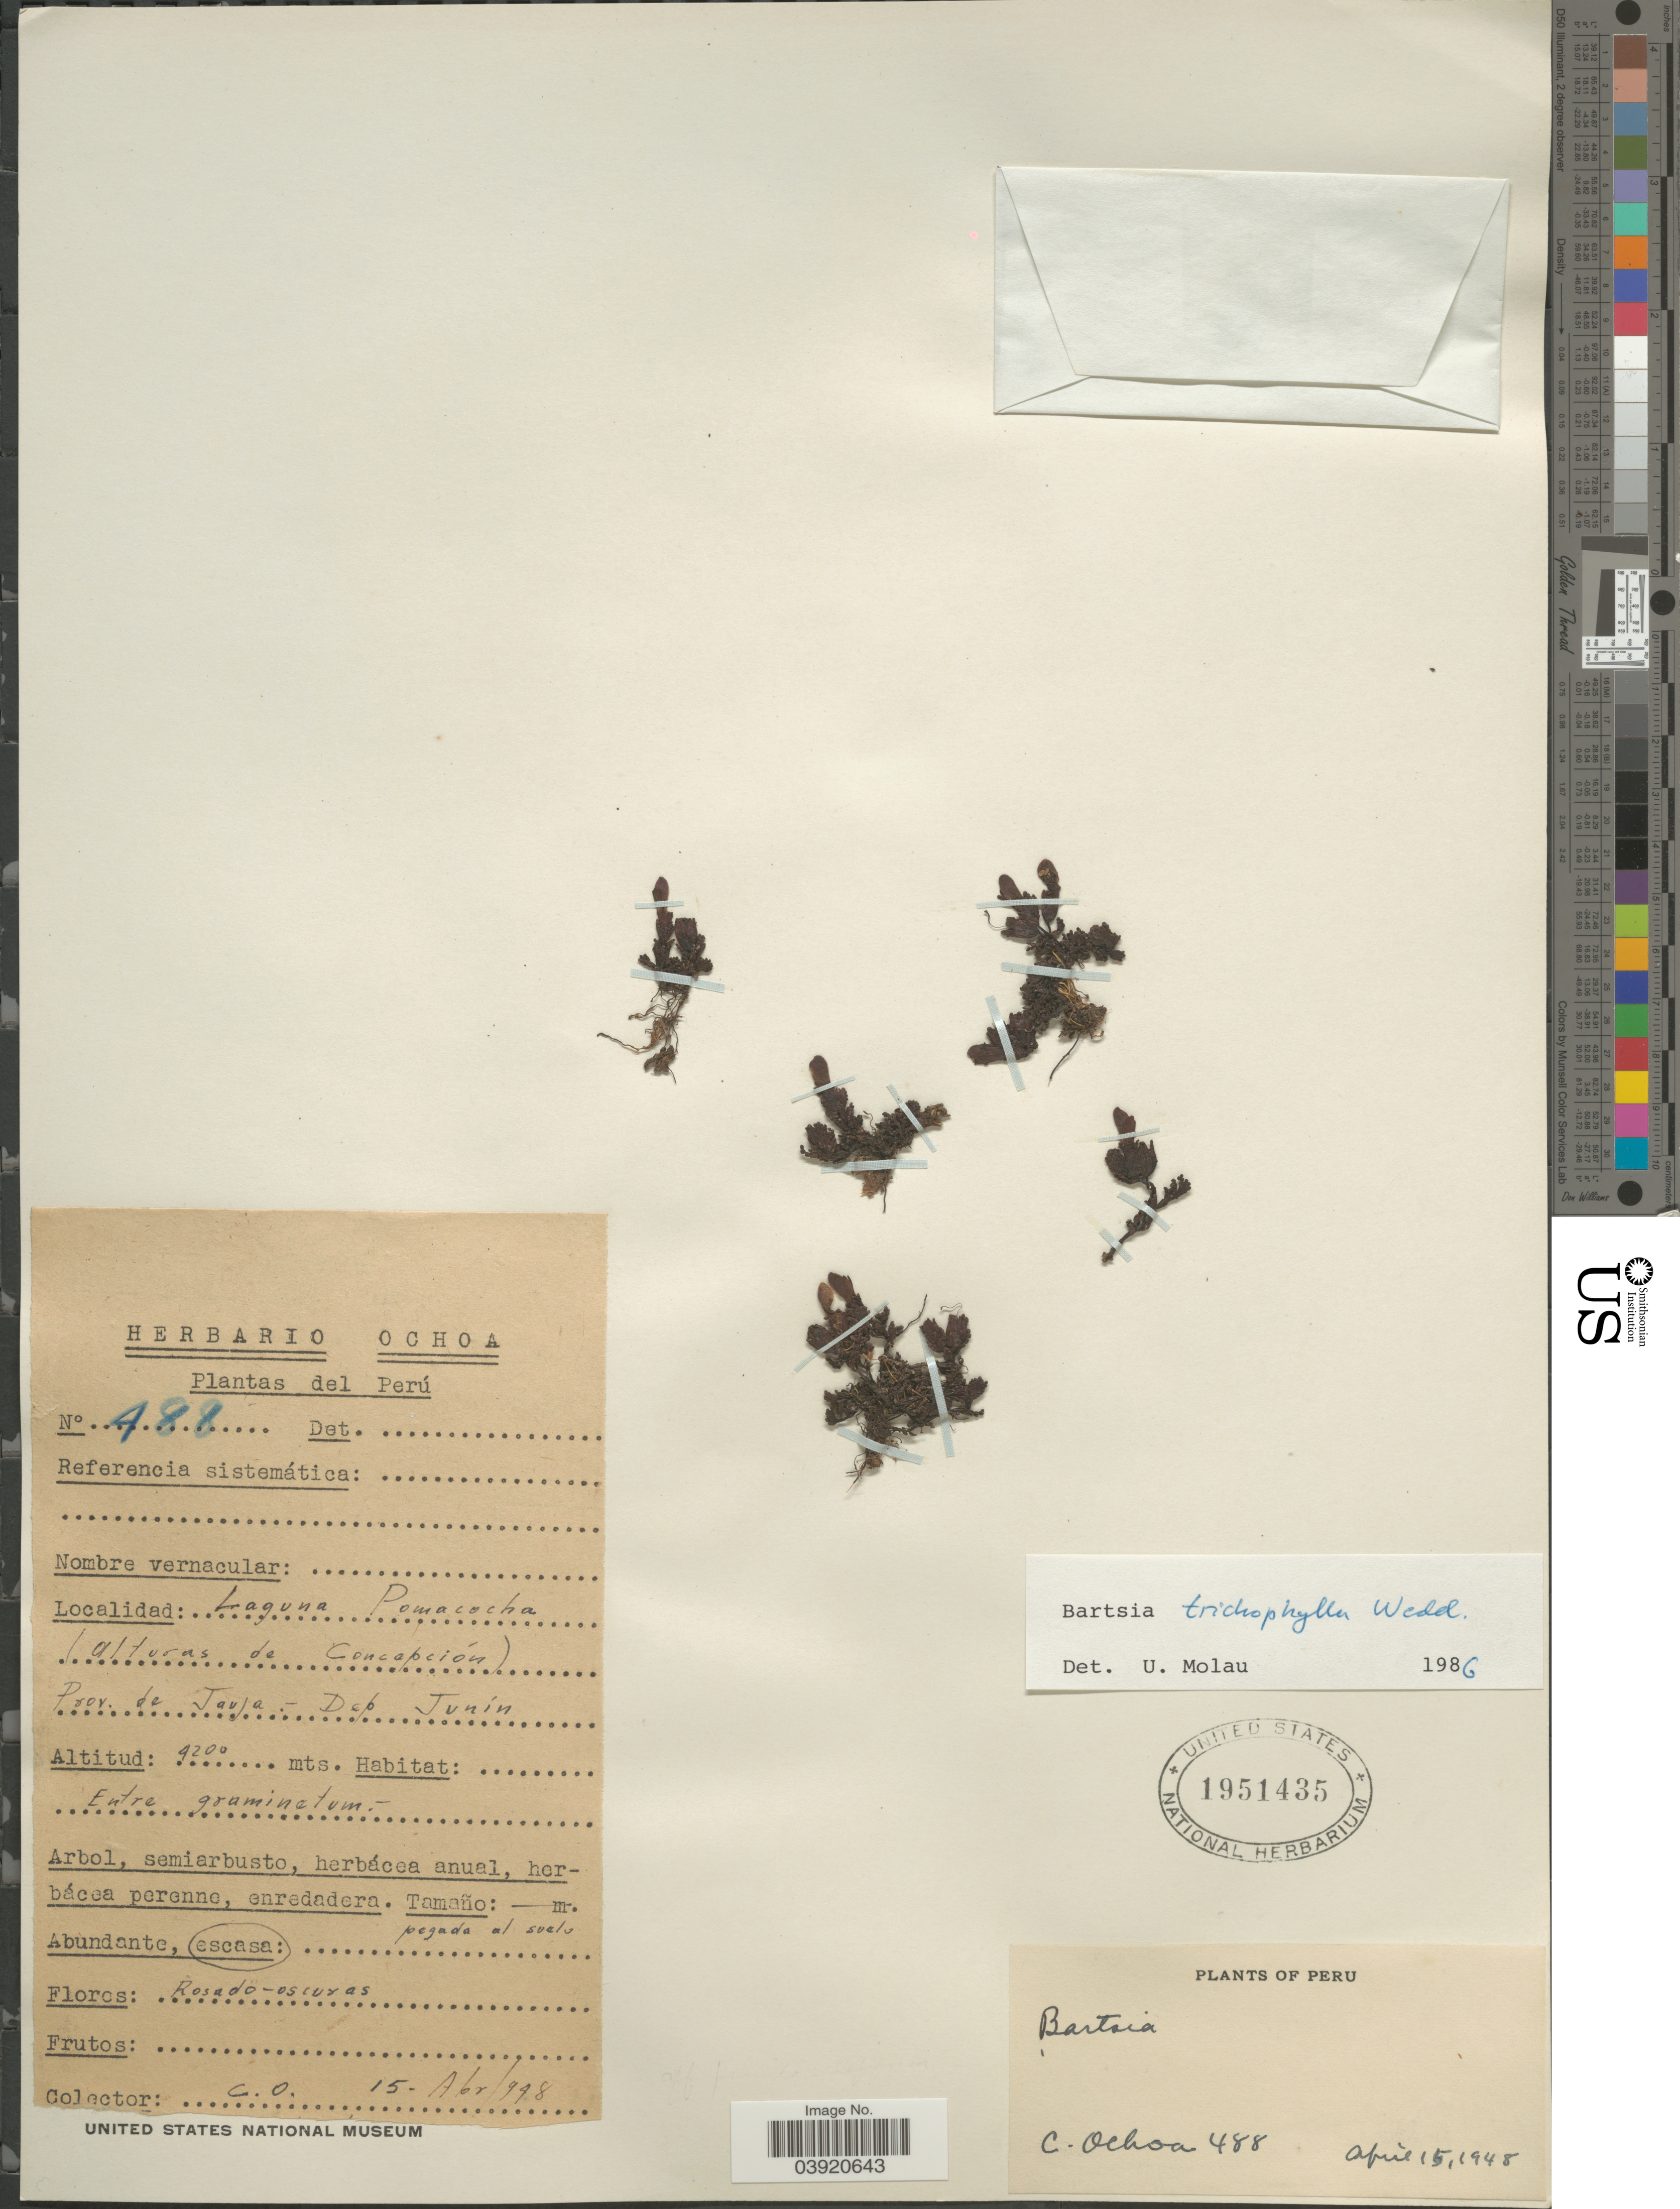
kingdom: Plantae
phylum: Tracheophyta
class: Magnoliopsida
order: Lamiales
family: Orobanchaceae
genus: Bartsia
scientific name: Bartsia trichophylla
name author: Wedd.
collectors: C. Ochoa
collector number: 488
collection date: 1948-04-15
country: Peru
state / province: Junín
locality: Laguna Pomacocha (alturas de Concepción). Prov. de Jauja - Dep Junín.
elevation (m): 4200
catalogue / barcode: US 1951435